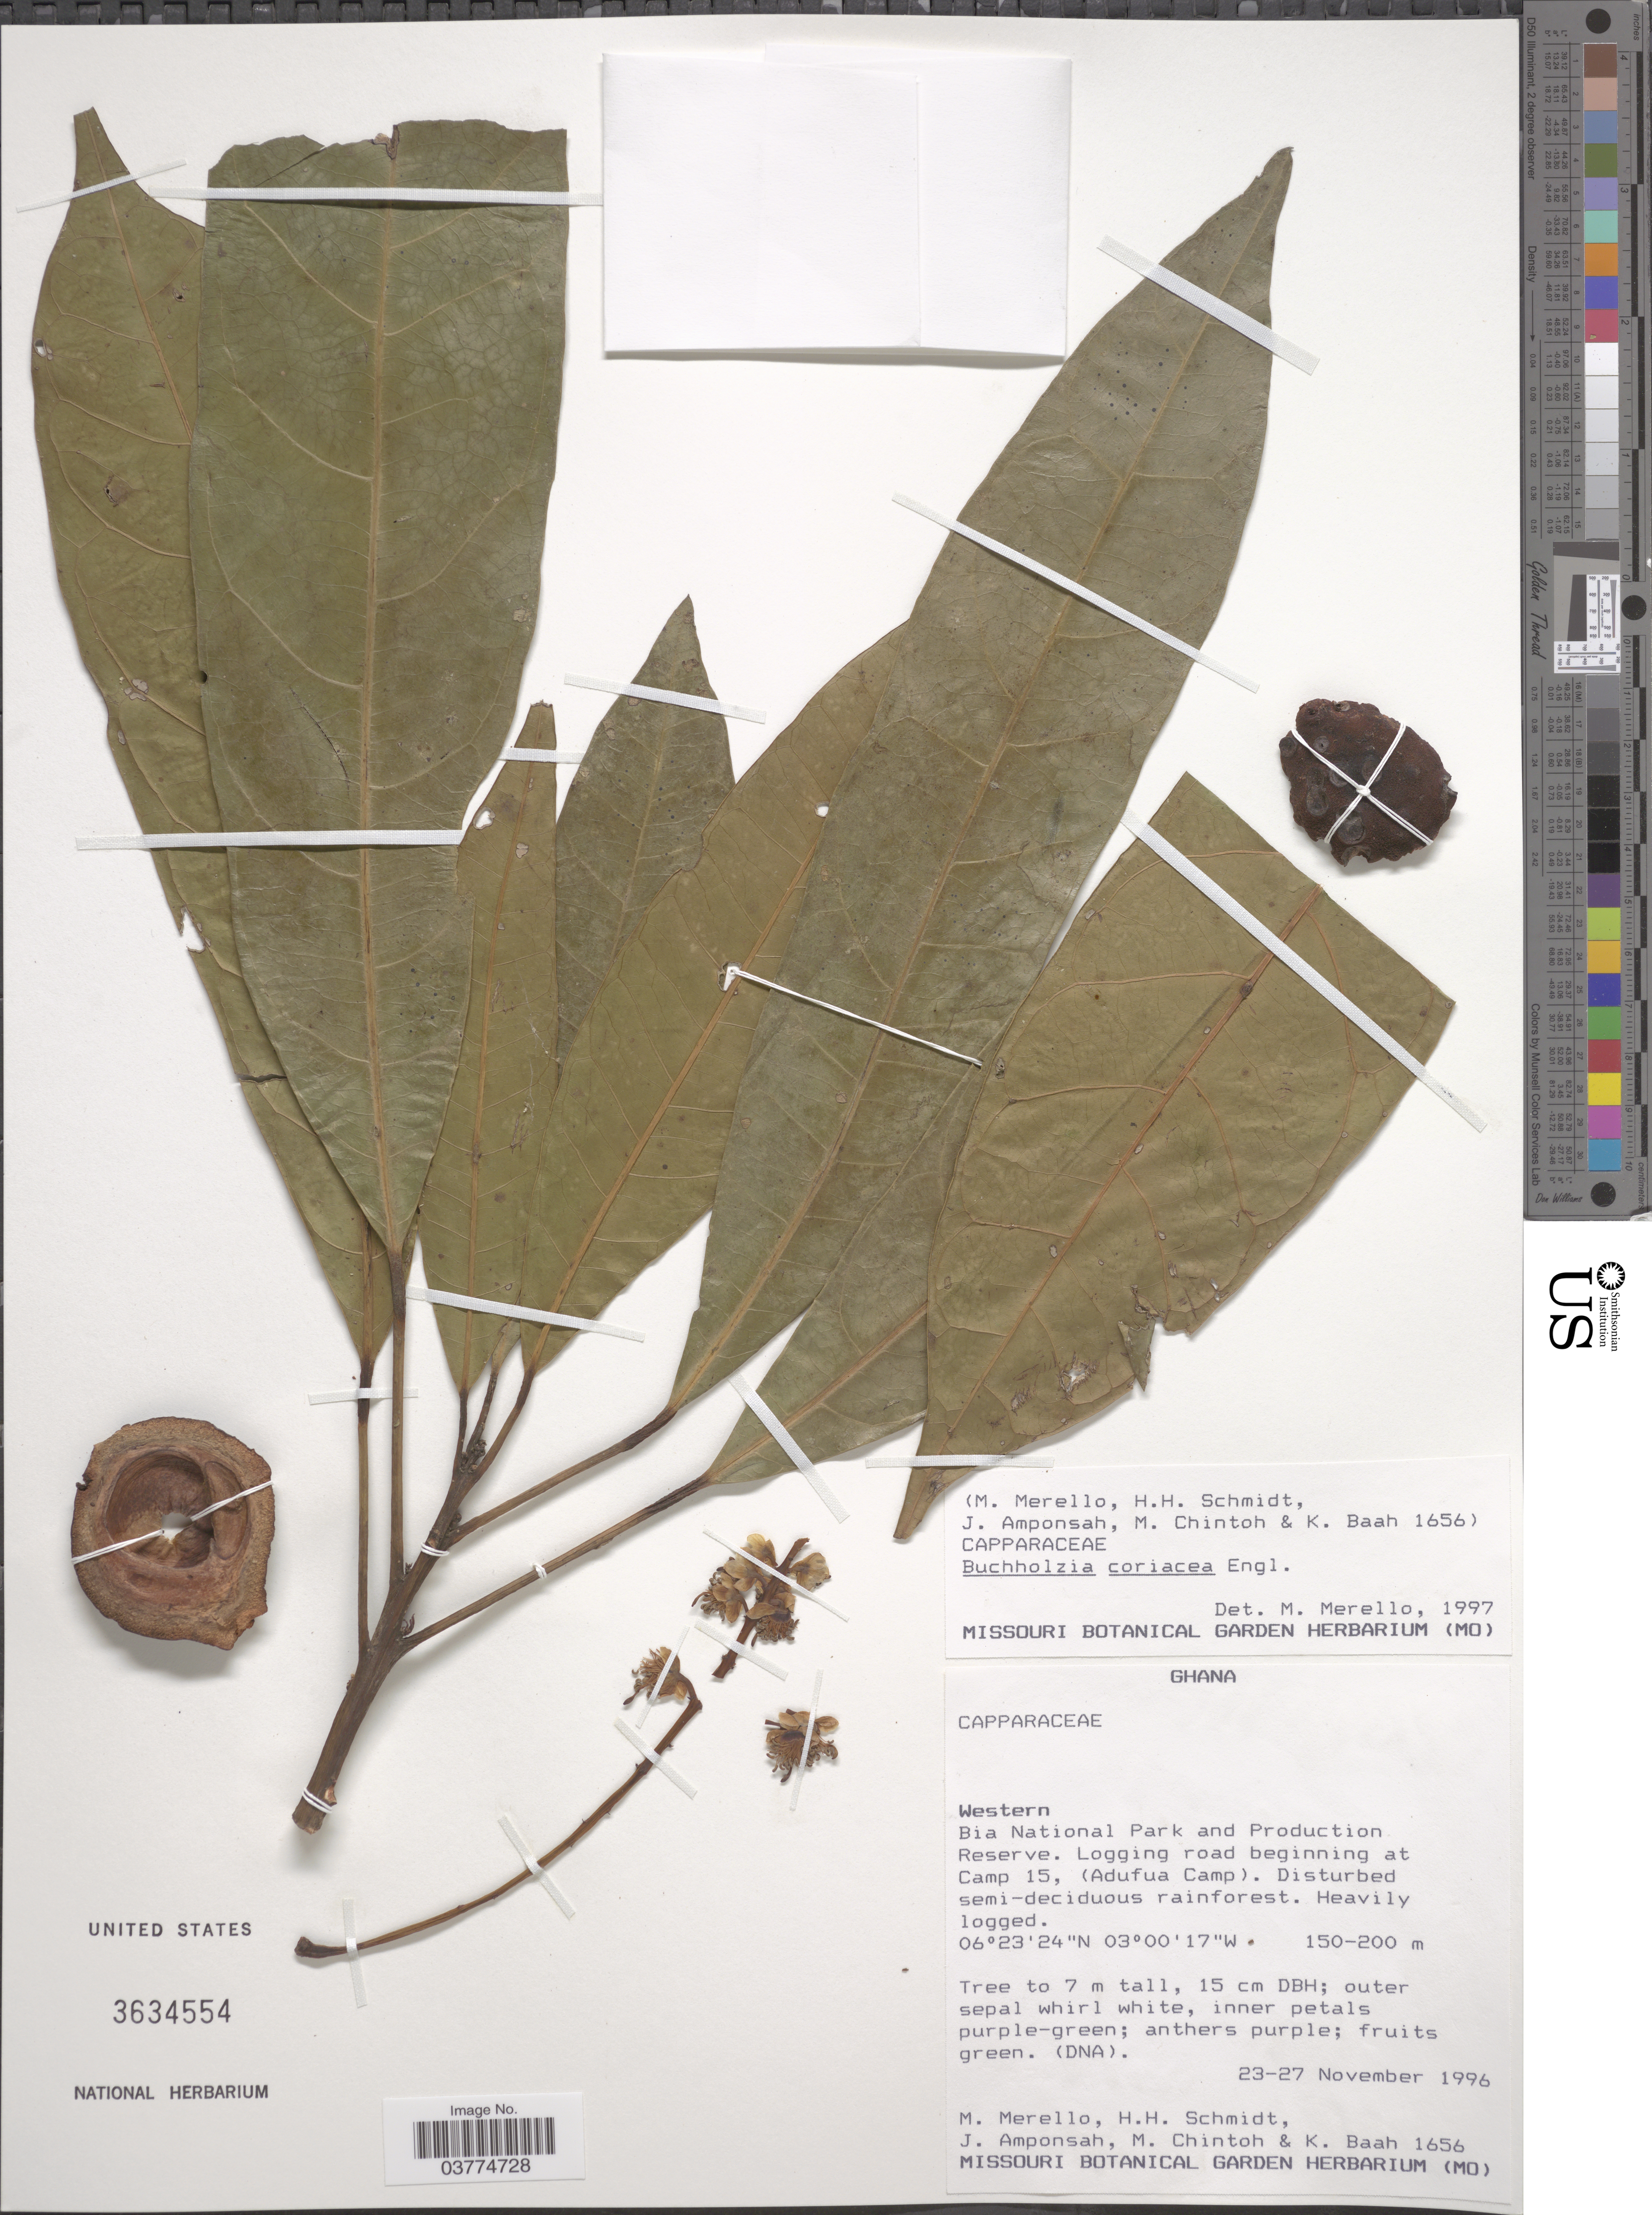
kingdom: Plantae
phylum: Tracheophyta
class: Magnoliopsida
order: Brassicales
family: Capparaceae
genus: Buchholzia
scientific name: Buchholzia coriacea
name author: Engl.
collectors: M. Merello, H. H. Schmidt, J. Amponsah, M. Chintoh & K. Baah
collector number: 1656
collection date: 1996-11-23/1996-11-27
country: Ghana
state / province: Western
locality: Western. Bia National Park and Production Reserve. Logging road beginning at Camp 15, ( Adufua Camp).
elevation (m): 150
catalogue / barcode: US 3634554